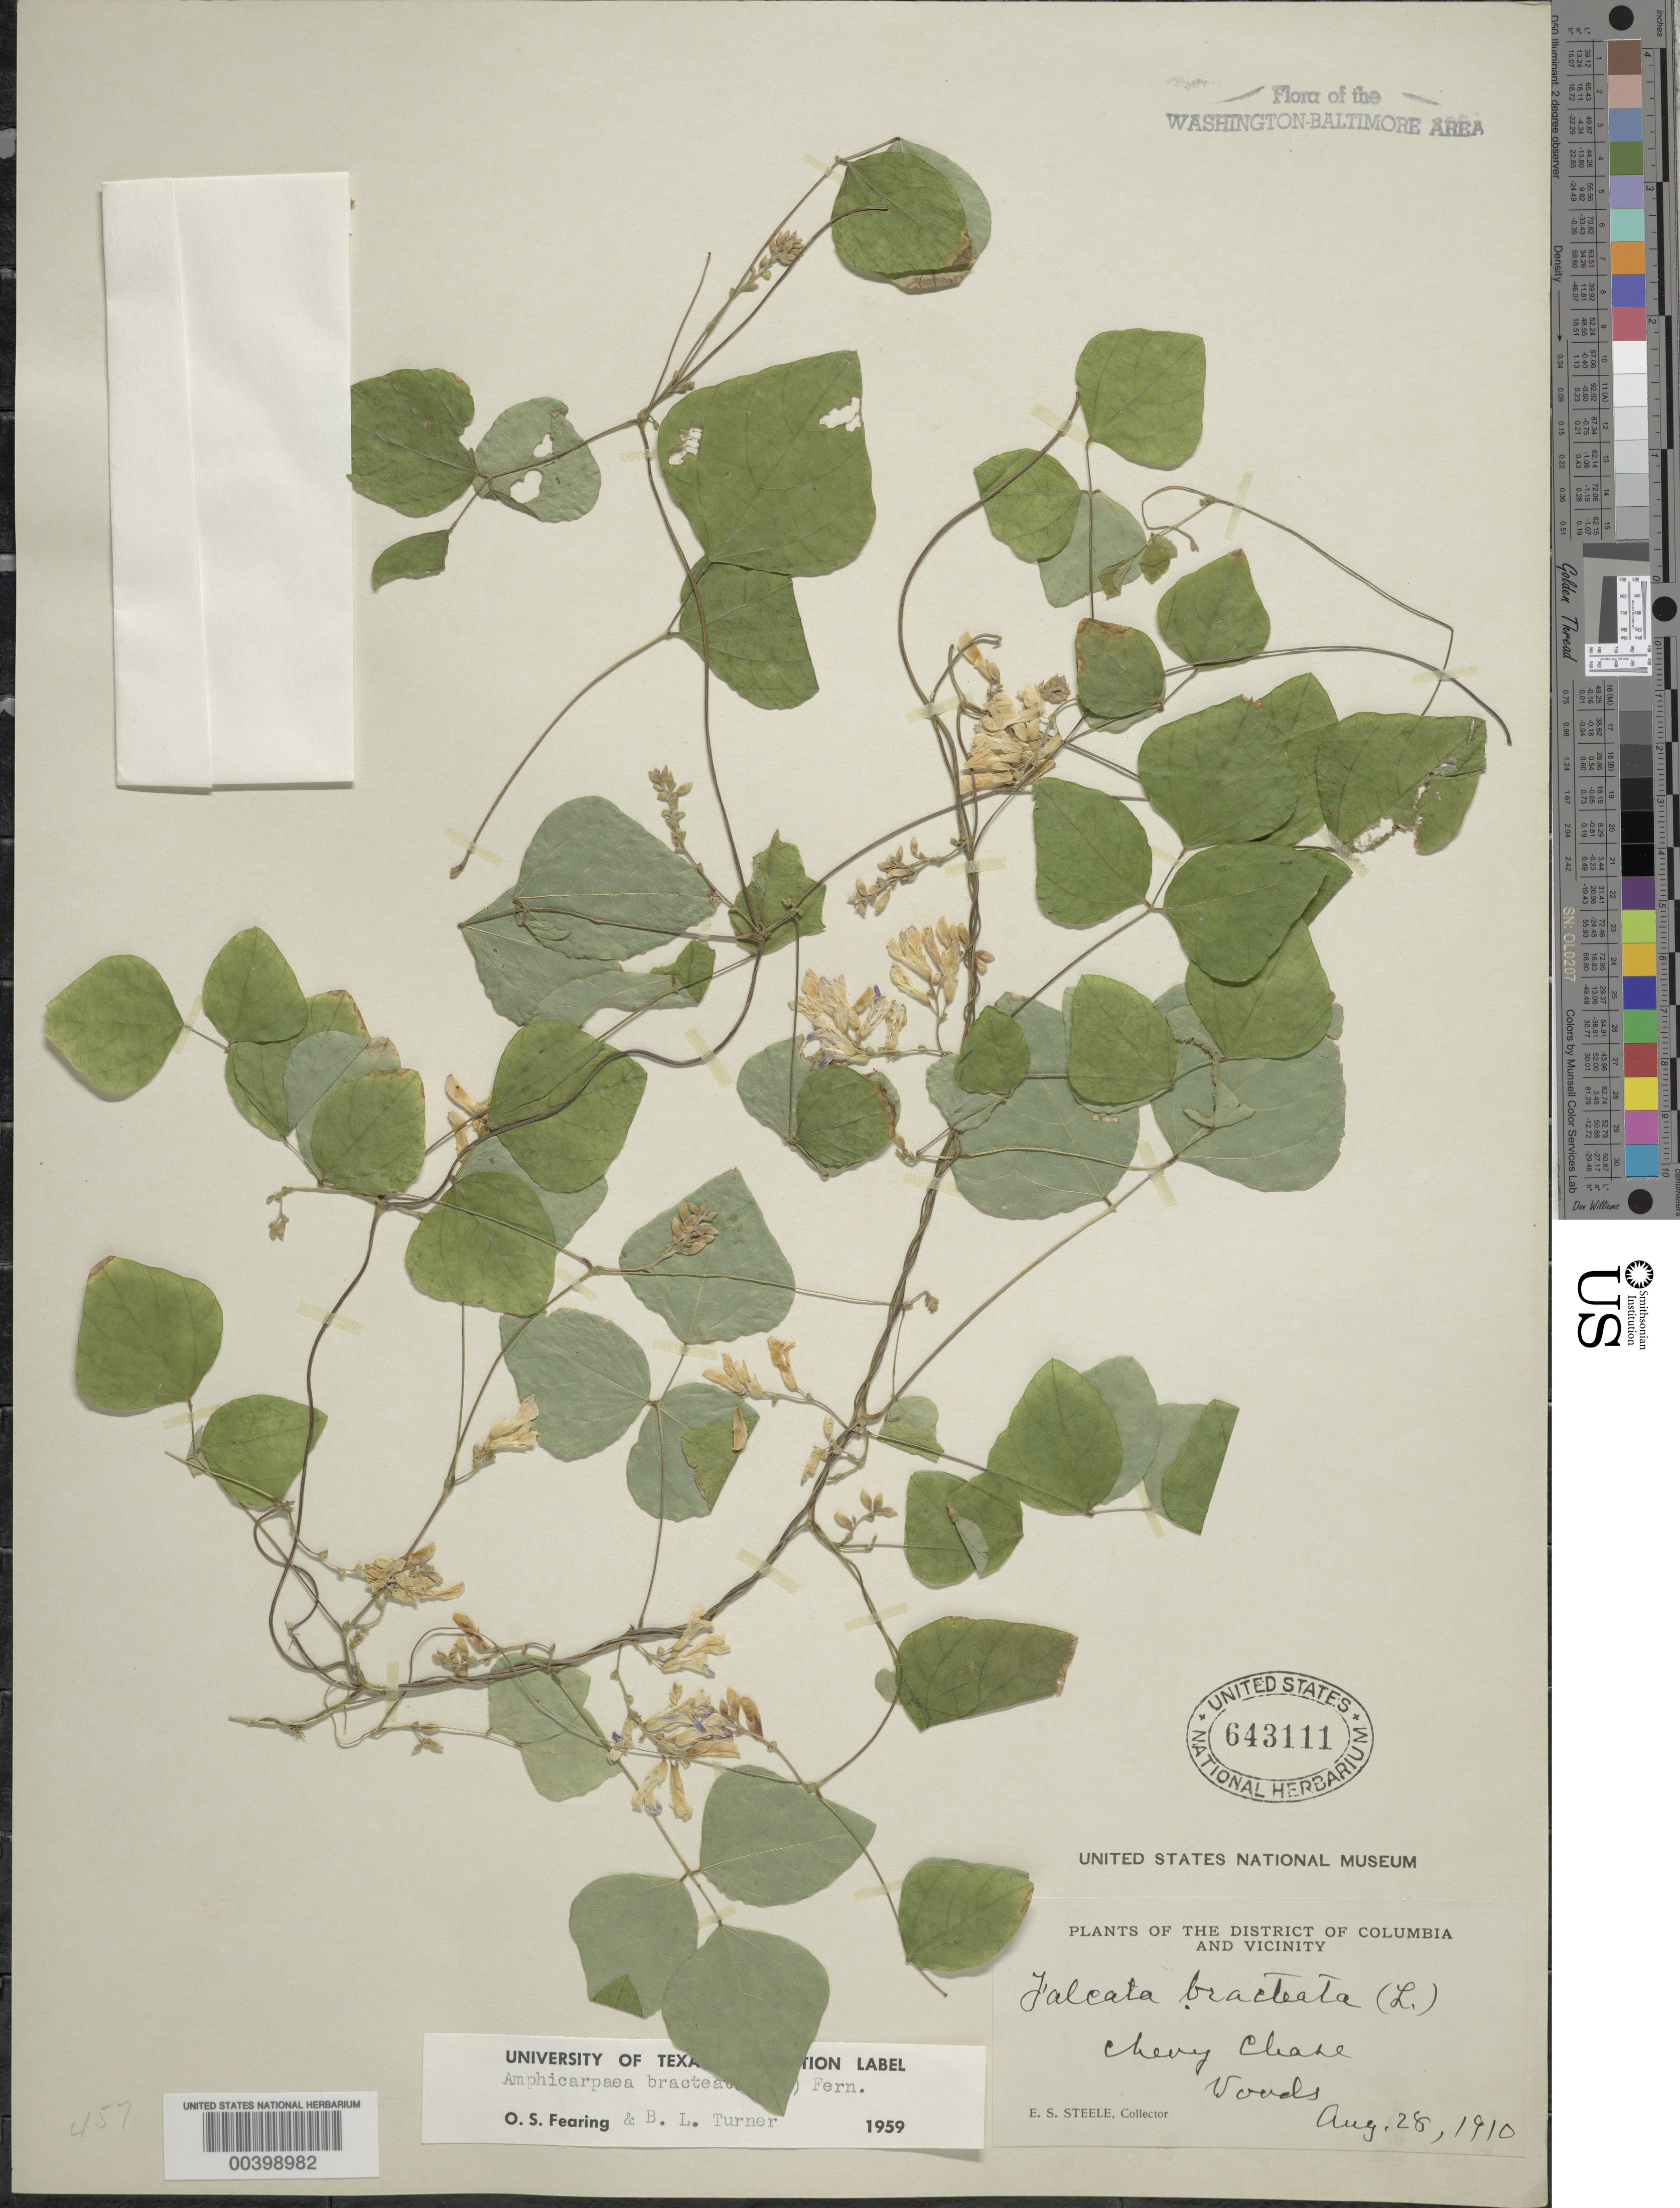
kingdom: Plantae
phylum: Tracheophyta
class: Magnoliopsida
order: Fabales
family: Fabaceae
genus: Amphicarpaea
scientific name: Amphicarpaea bracteata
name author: (L.) Fernald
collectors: E. Steele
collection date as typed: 28 Aug 1910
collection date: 1910-08-28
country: United States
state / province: District of Columbia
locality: Chevy Chase woods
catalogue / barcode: US 643111